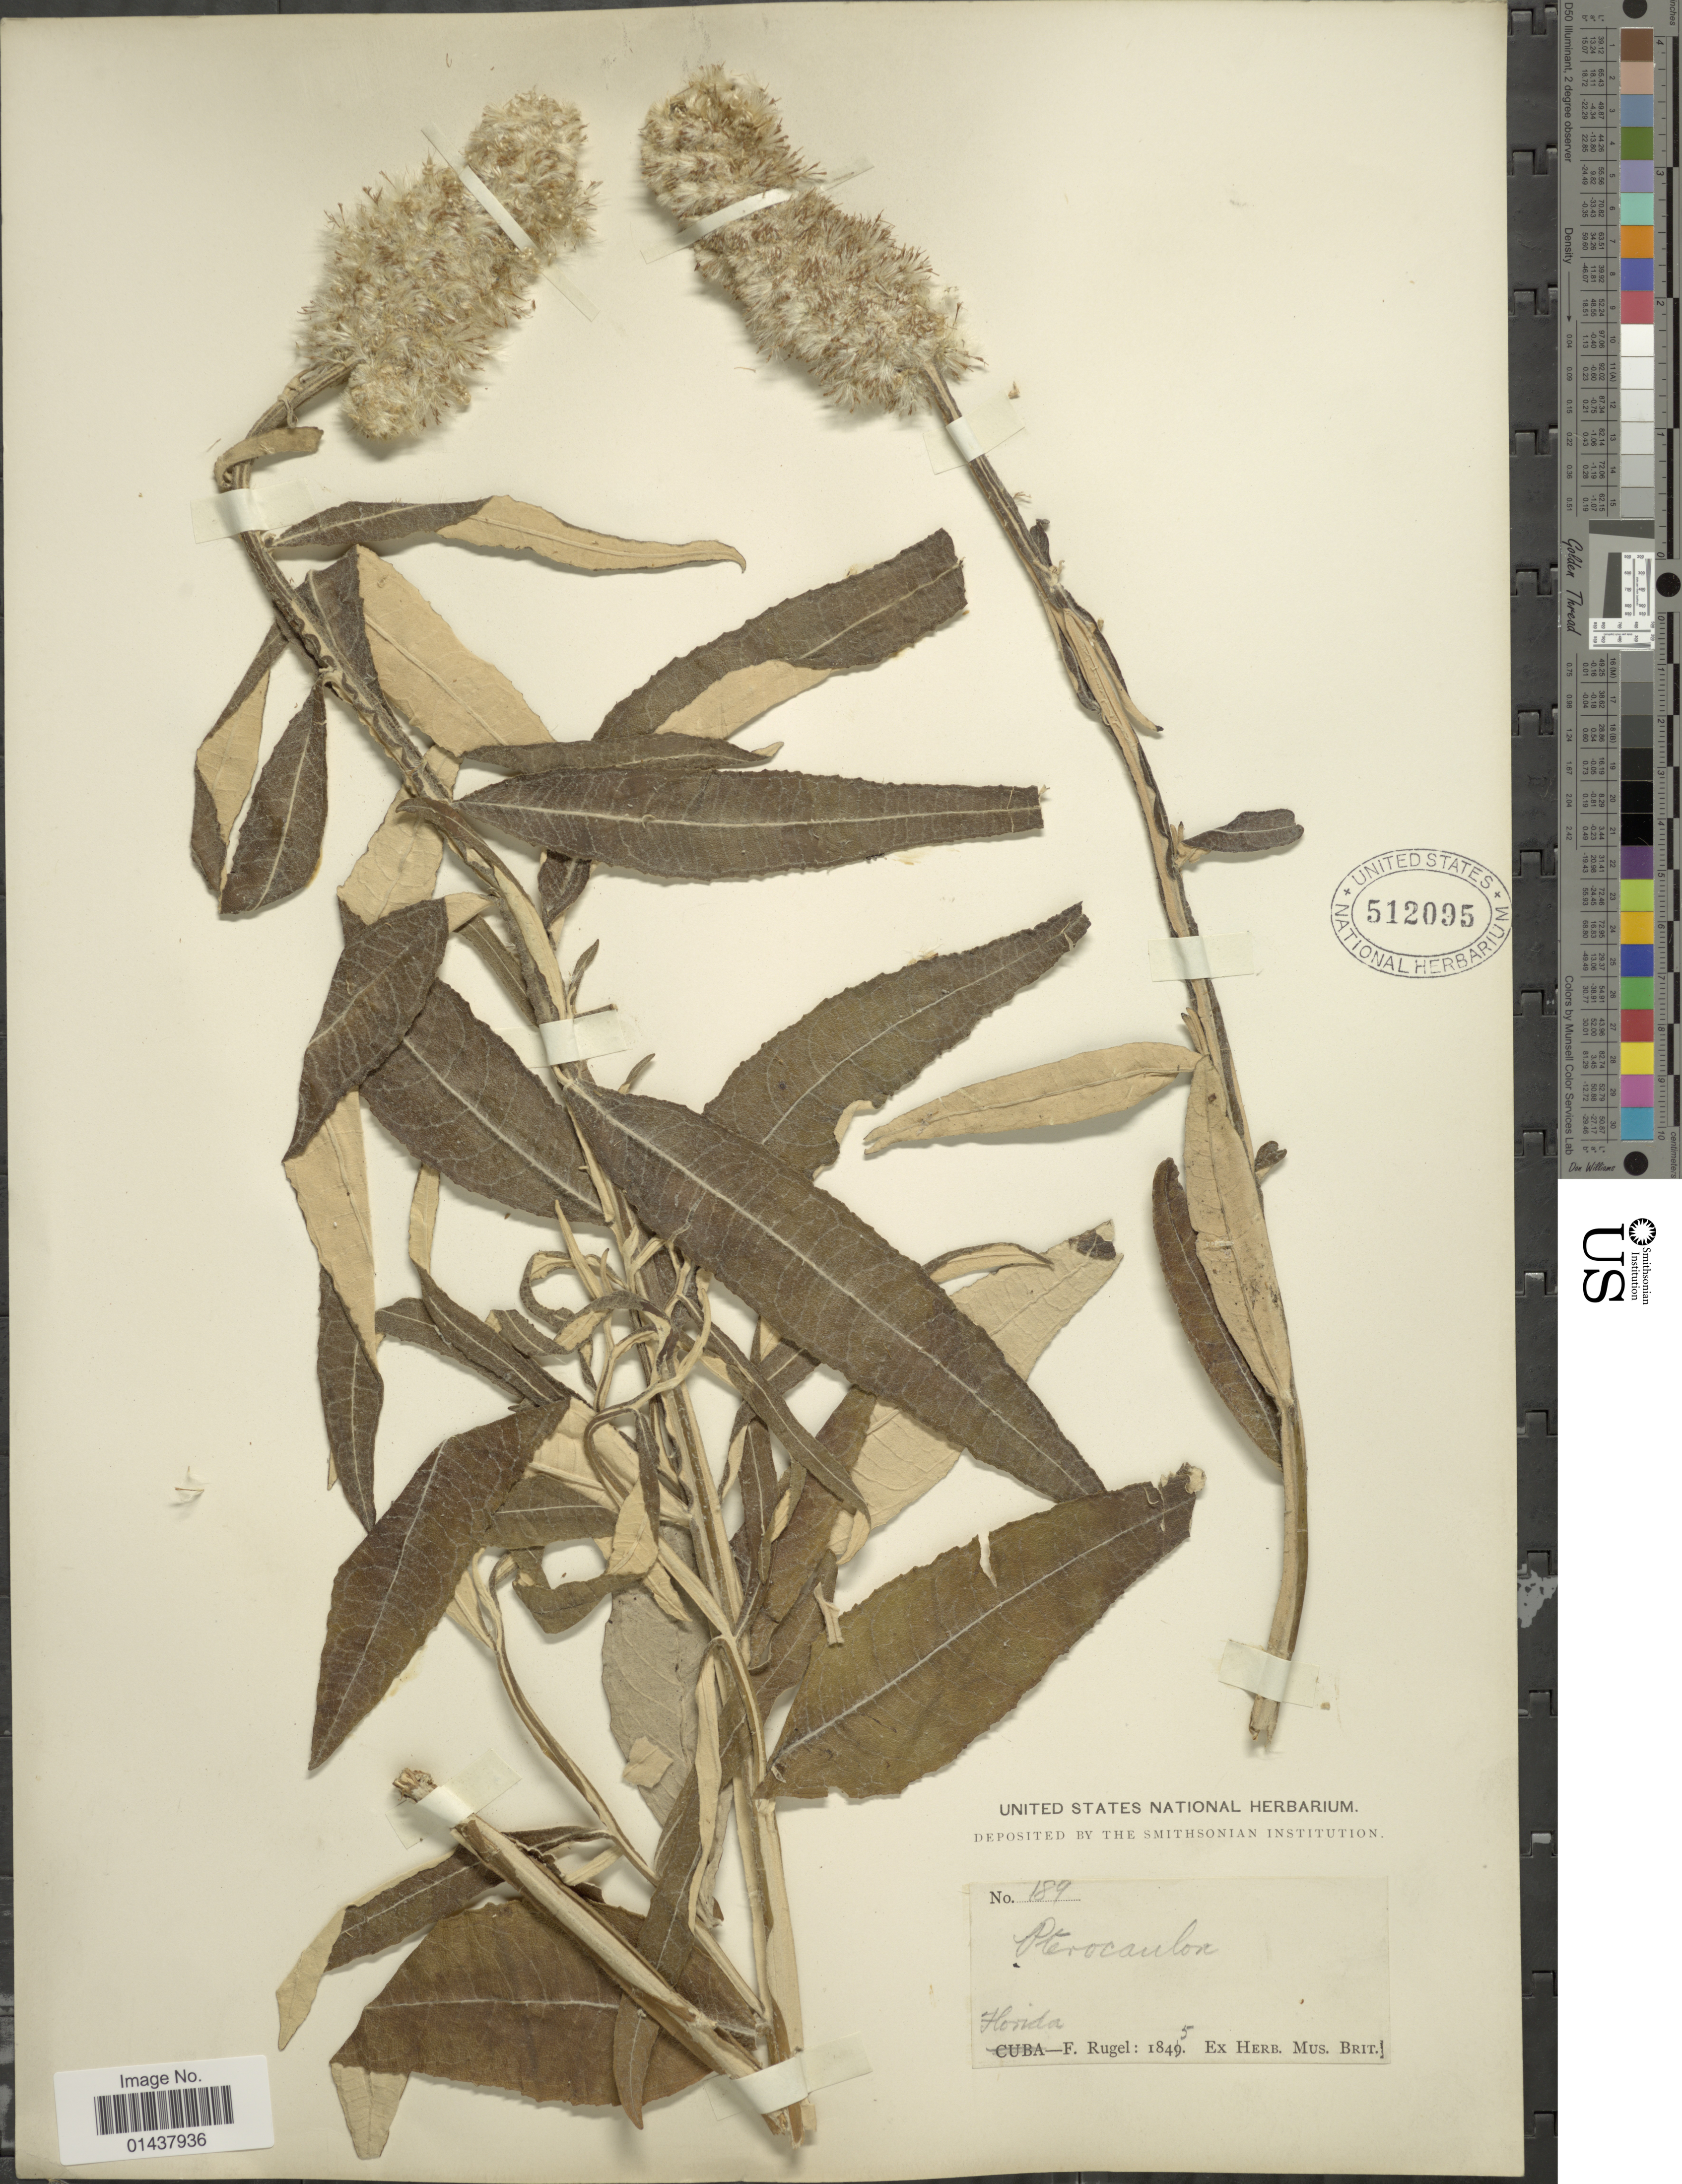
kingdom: Plantae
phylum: Tracheophyta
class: Magnoliopsida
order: Asterales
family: Asteraceae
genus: Pterocaulon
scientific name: Pterocaulon undulatum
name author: C. Mohr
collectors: F. Rugel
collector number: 189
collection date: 1845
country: United States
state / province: Florida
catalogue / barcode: US 512095